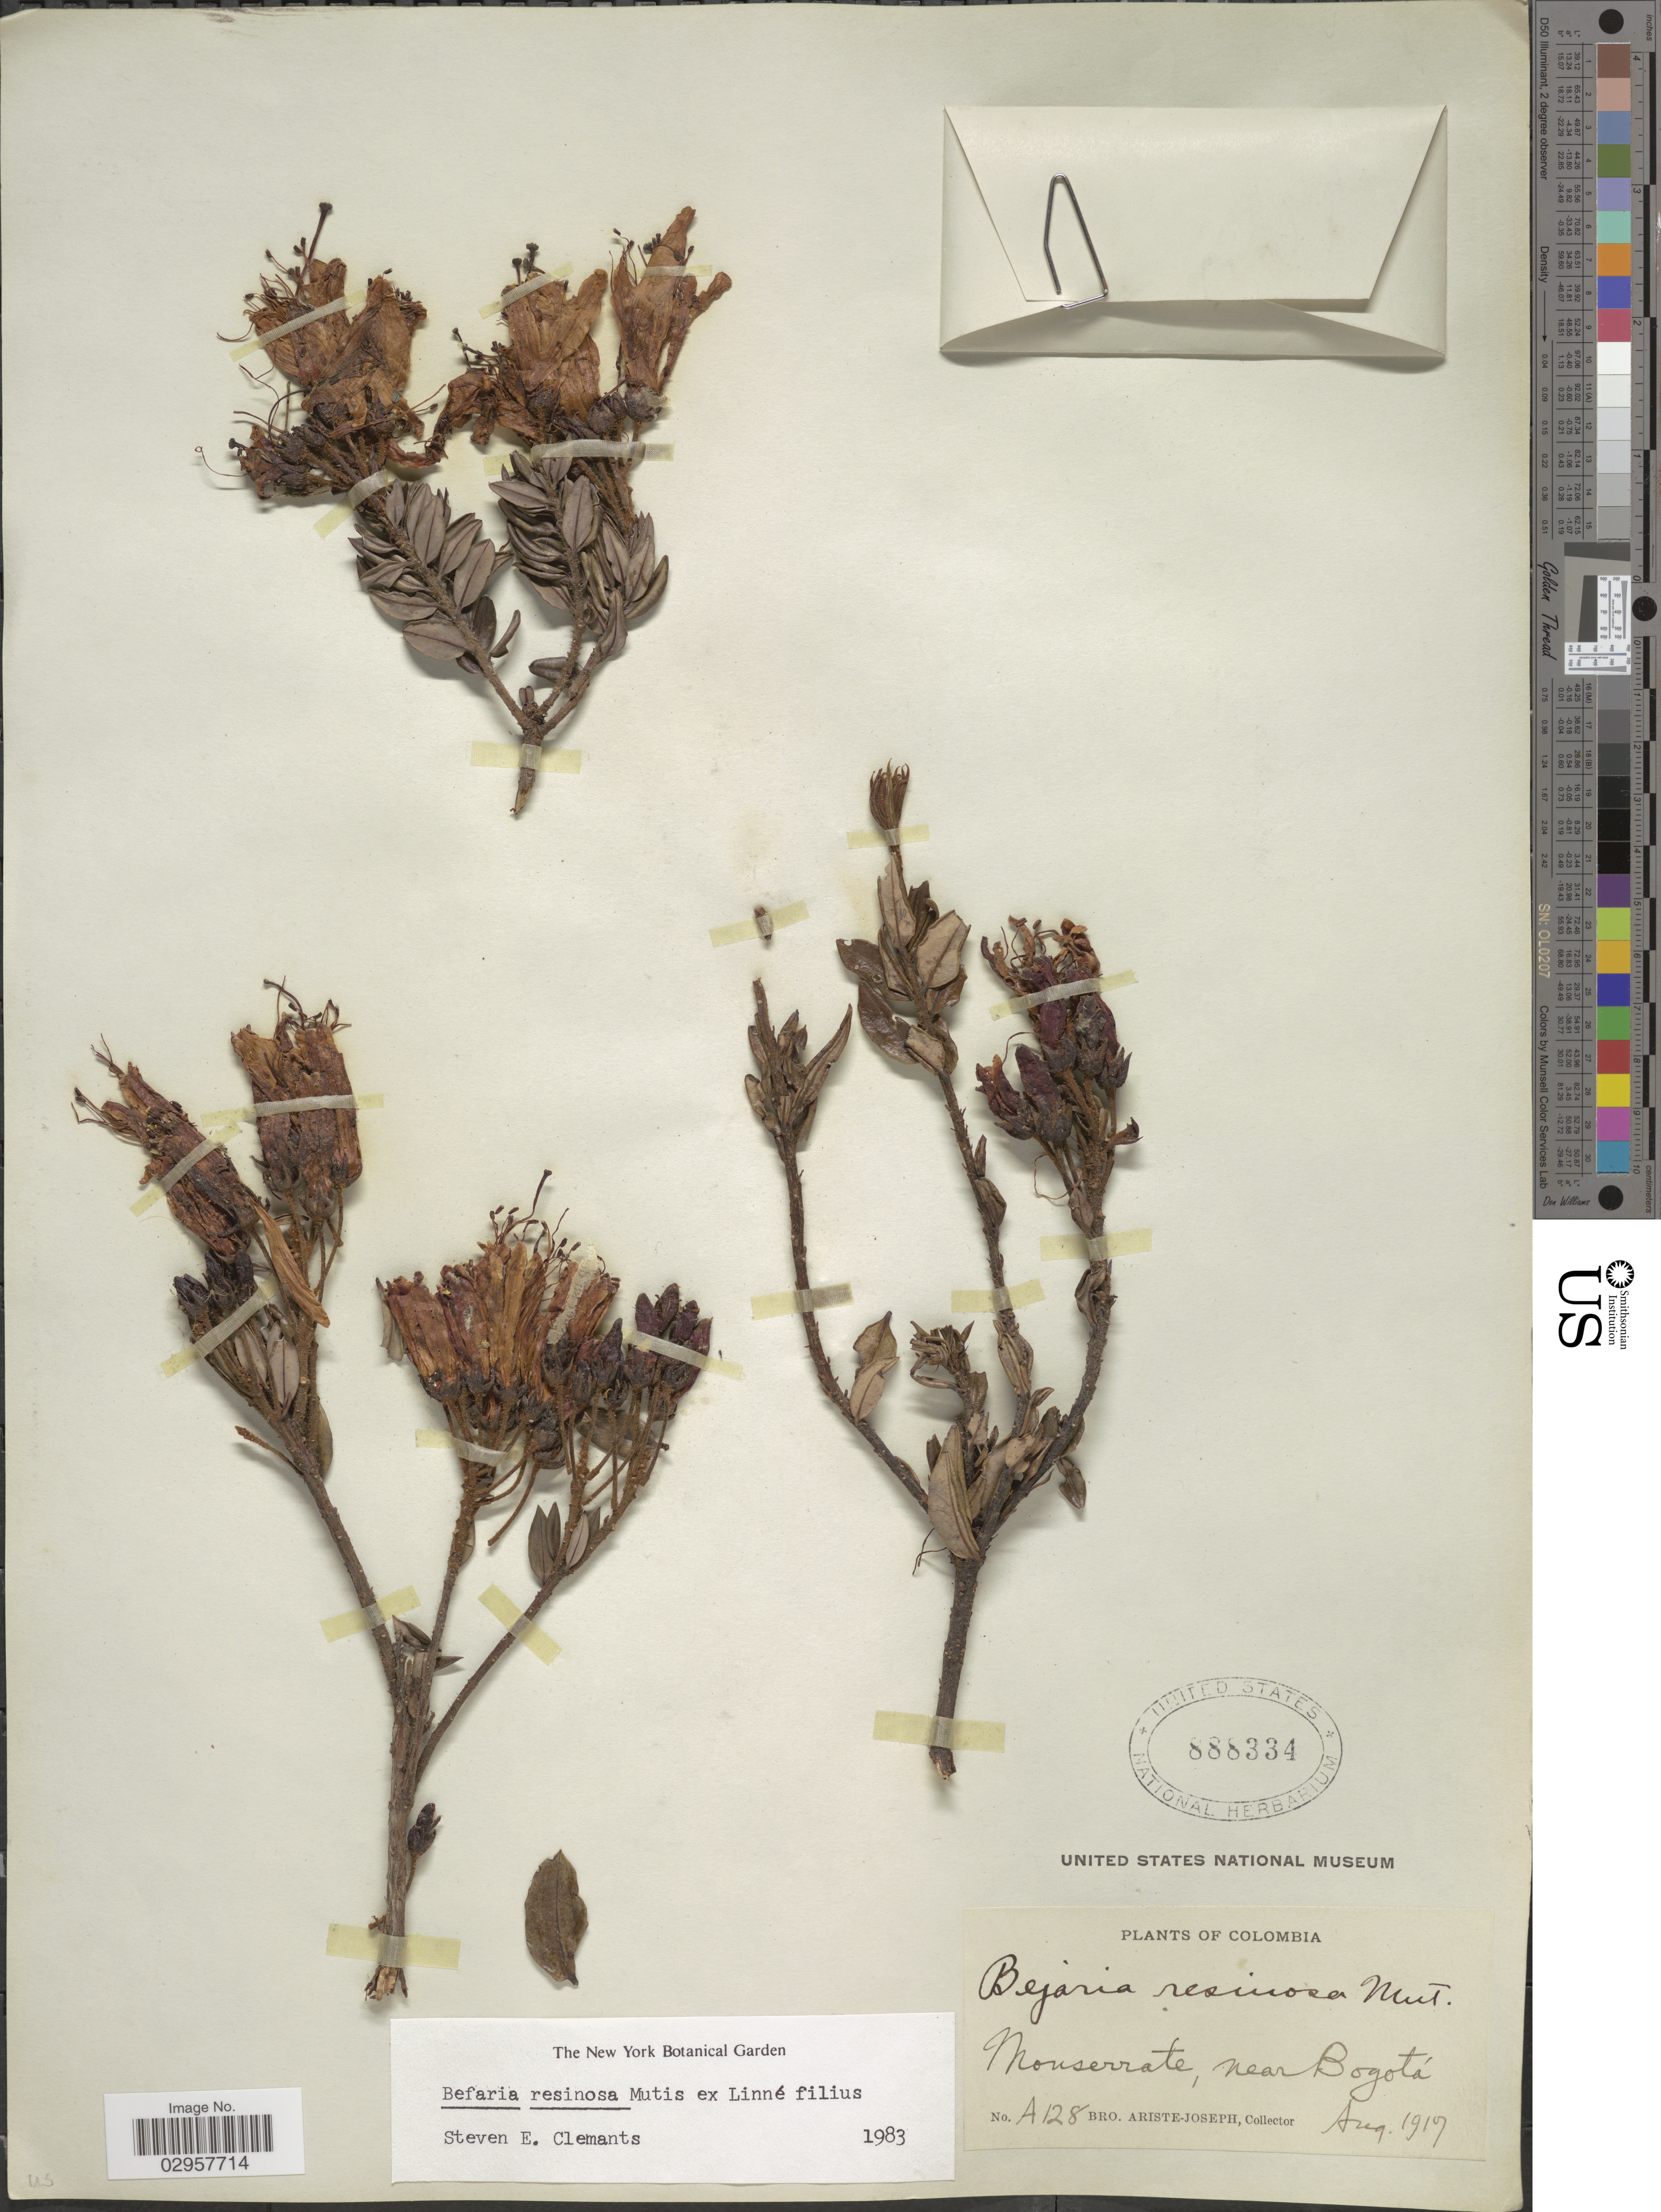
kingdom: Plantae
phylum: Tracheophyta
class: Magnoliopsida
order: Ericales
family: Ericaceae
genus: Befaria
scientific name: Befaria resinosa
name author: Mutis ex L. f.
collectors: Bro. Ariste-Joseph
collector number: A128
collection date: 1917-08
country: Colombia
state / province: Bogota D.C.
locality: Mouserrate, near Bogotá.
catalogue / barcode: US 888334